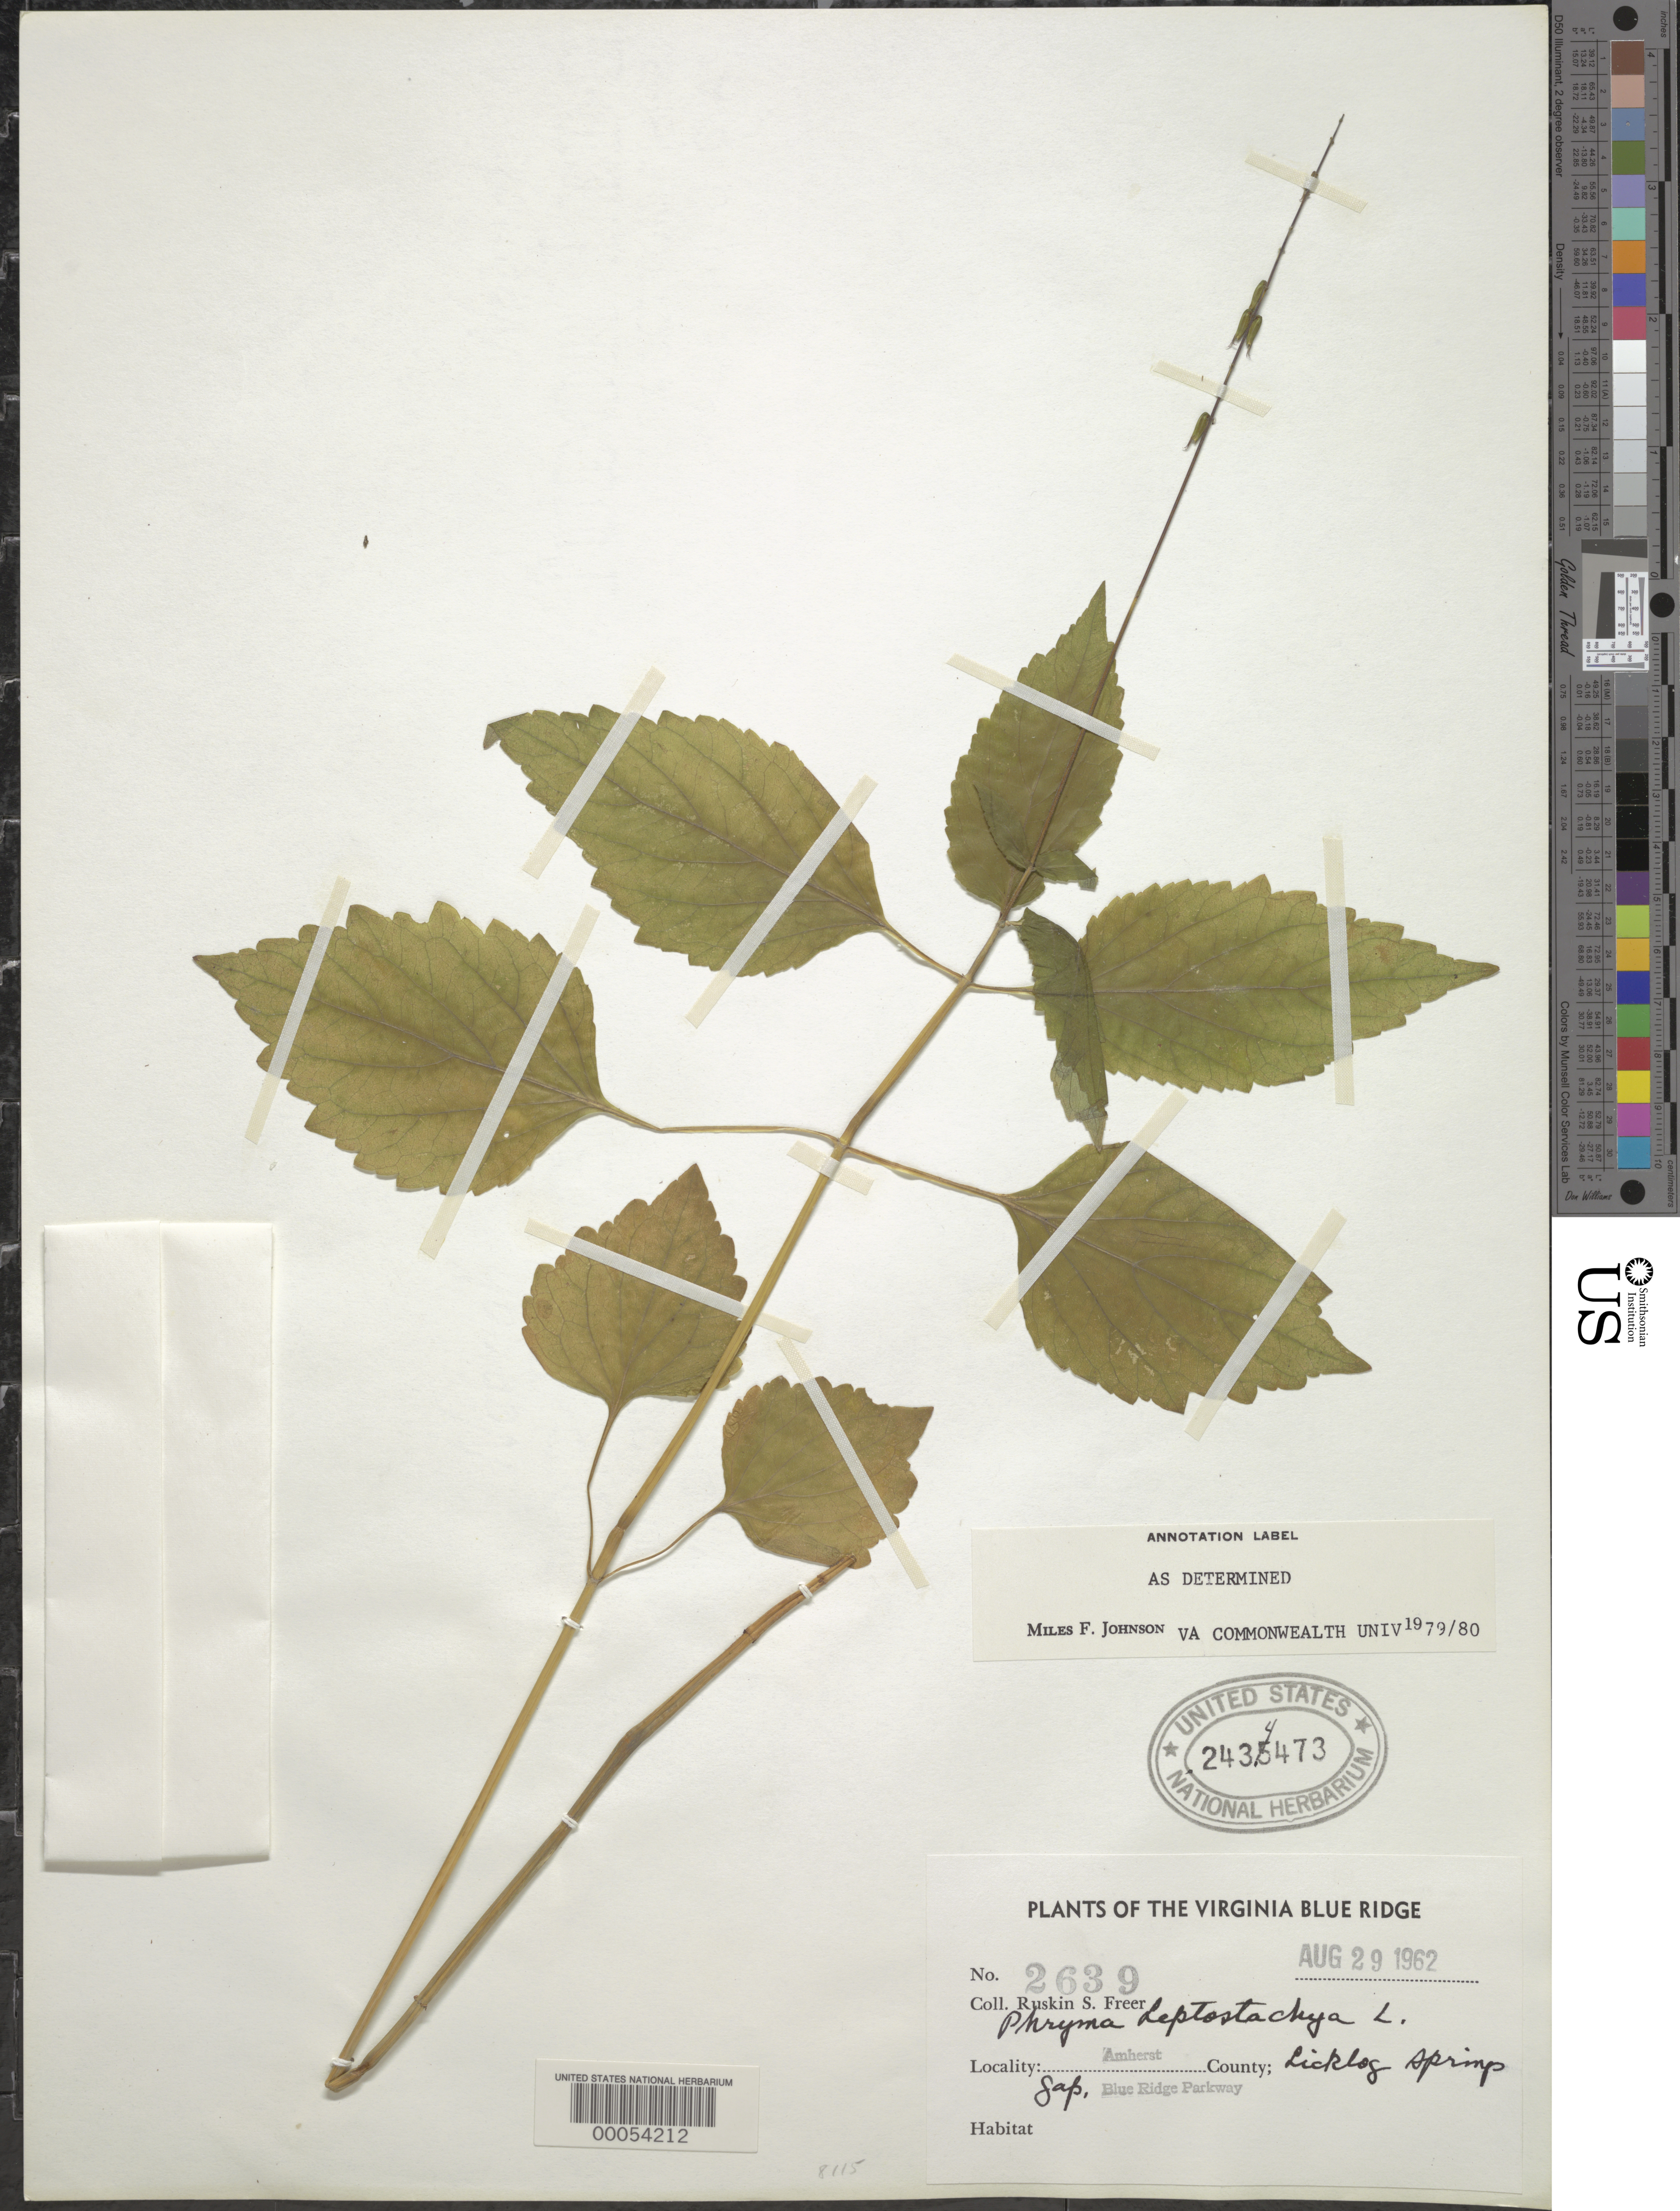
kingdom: Plantae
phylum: Tracheophyta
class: Magnoliopsida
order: Lamiales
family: Phrymaceae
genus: Phryma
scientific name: Phryma leptostachya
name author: L.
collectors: R. Freer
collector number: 2639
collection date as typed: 29 Aug 1962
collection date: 1962-08-29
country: United States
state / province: Virginia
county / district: Amherst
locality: Blue ridge parkway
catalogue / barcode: US 2434473